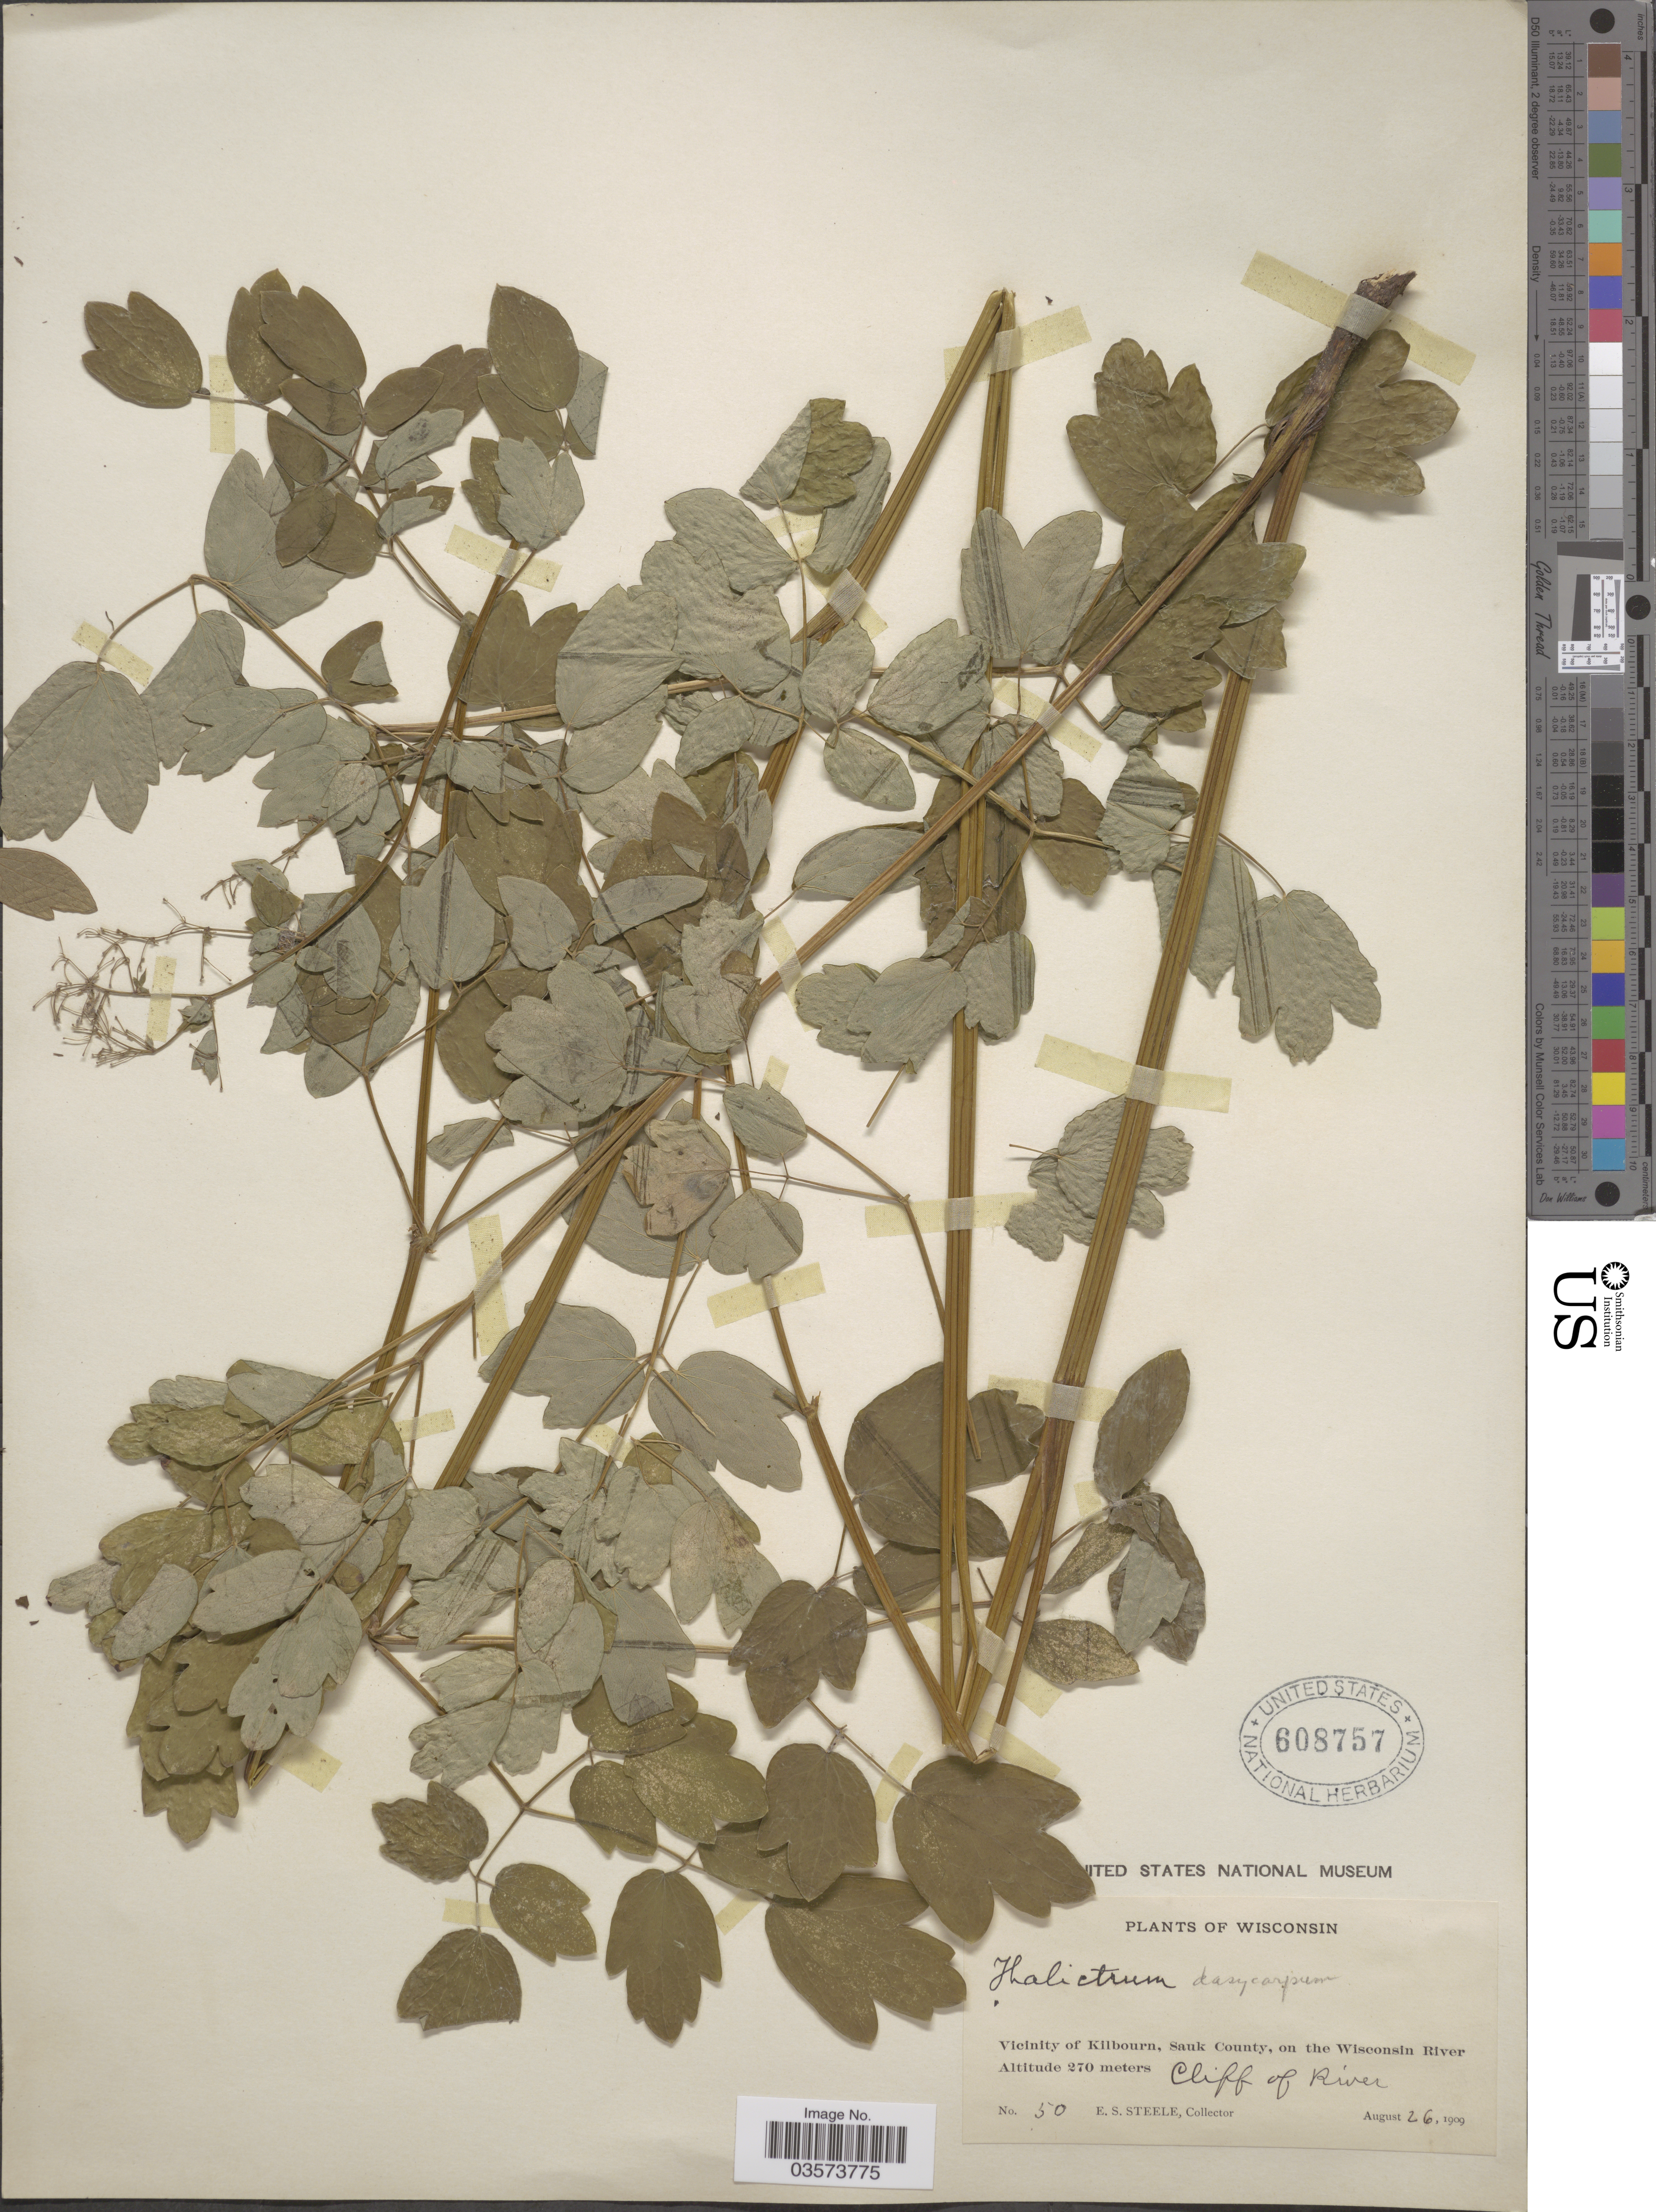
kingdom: Plantae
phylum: Tracheophyta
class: Magnoliopsida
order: Ranunculales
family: Ranunculaceae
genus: Thalictrum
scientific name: Thalictrum dasycarpum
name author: Fisch. & Avé-Lall.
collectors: E. Steele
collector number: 50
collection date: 1909-08-26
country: United States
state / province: Wisconsin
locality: Vicinity of Kilbourn, Sauk County, on the Wisconsin River. Cliff of River.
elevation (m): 270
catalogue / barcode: US 608757